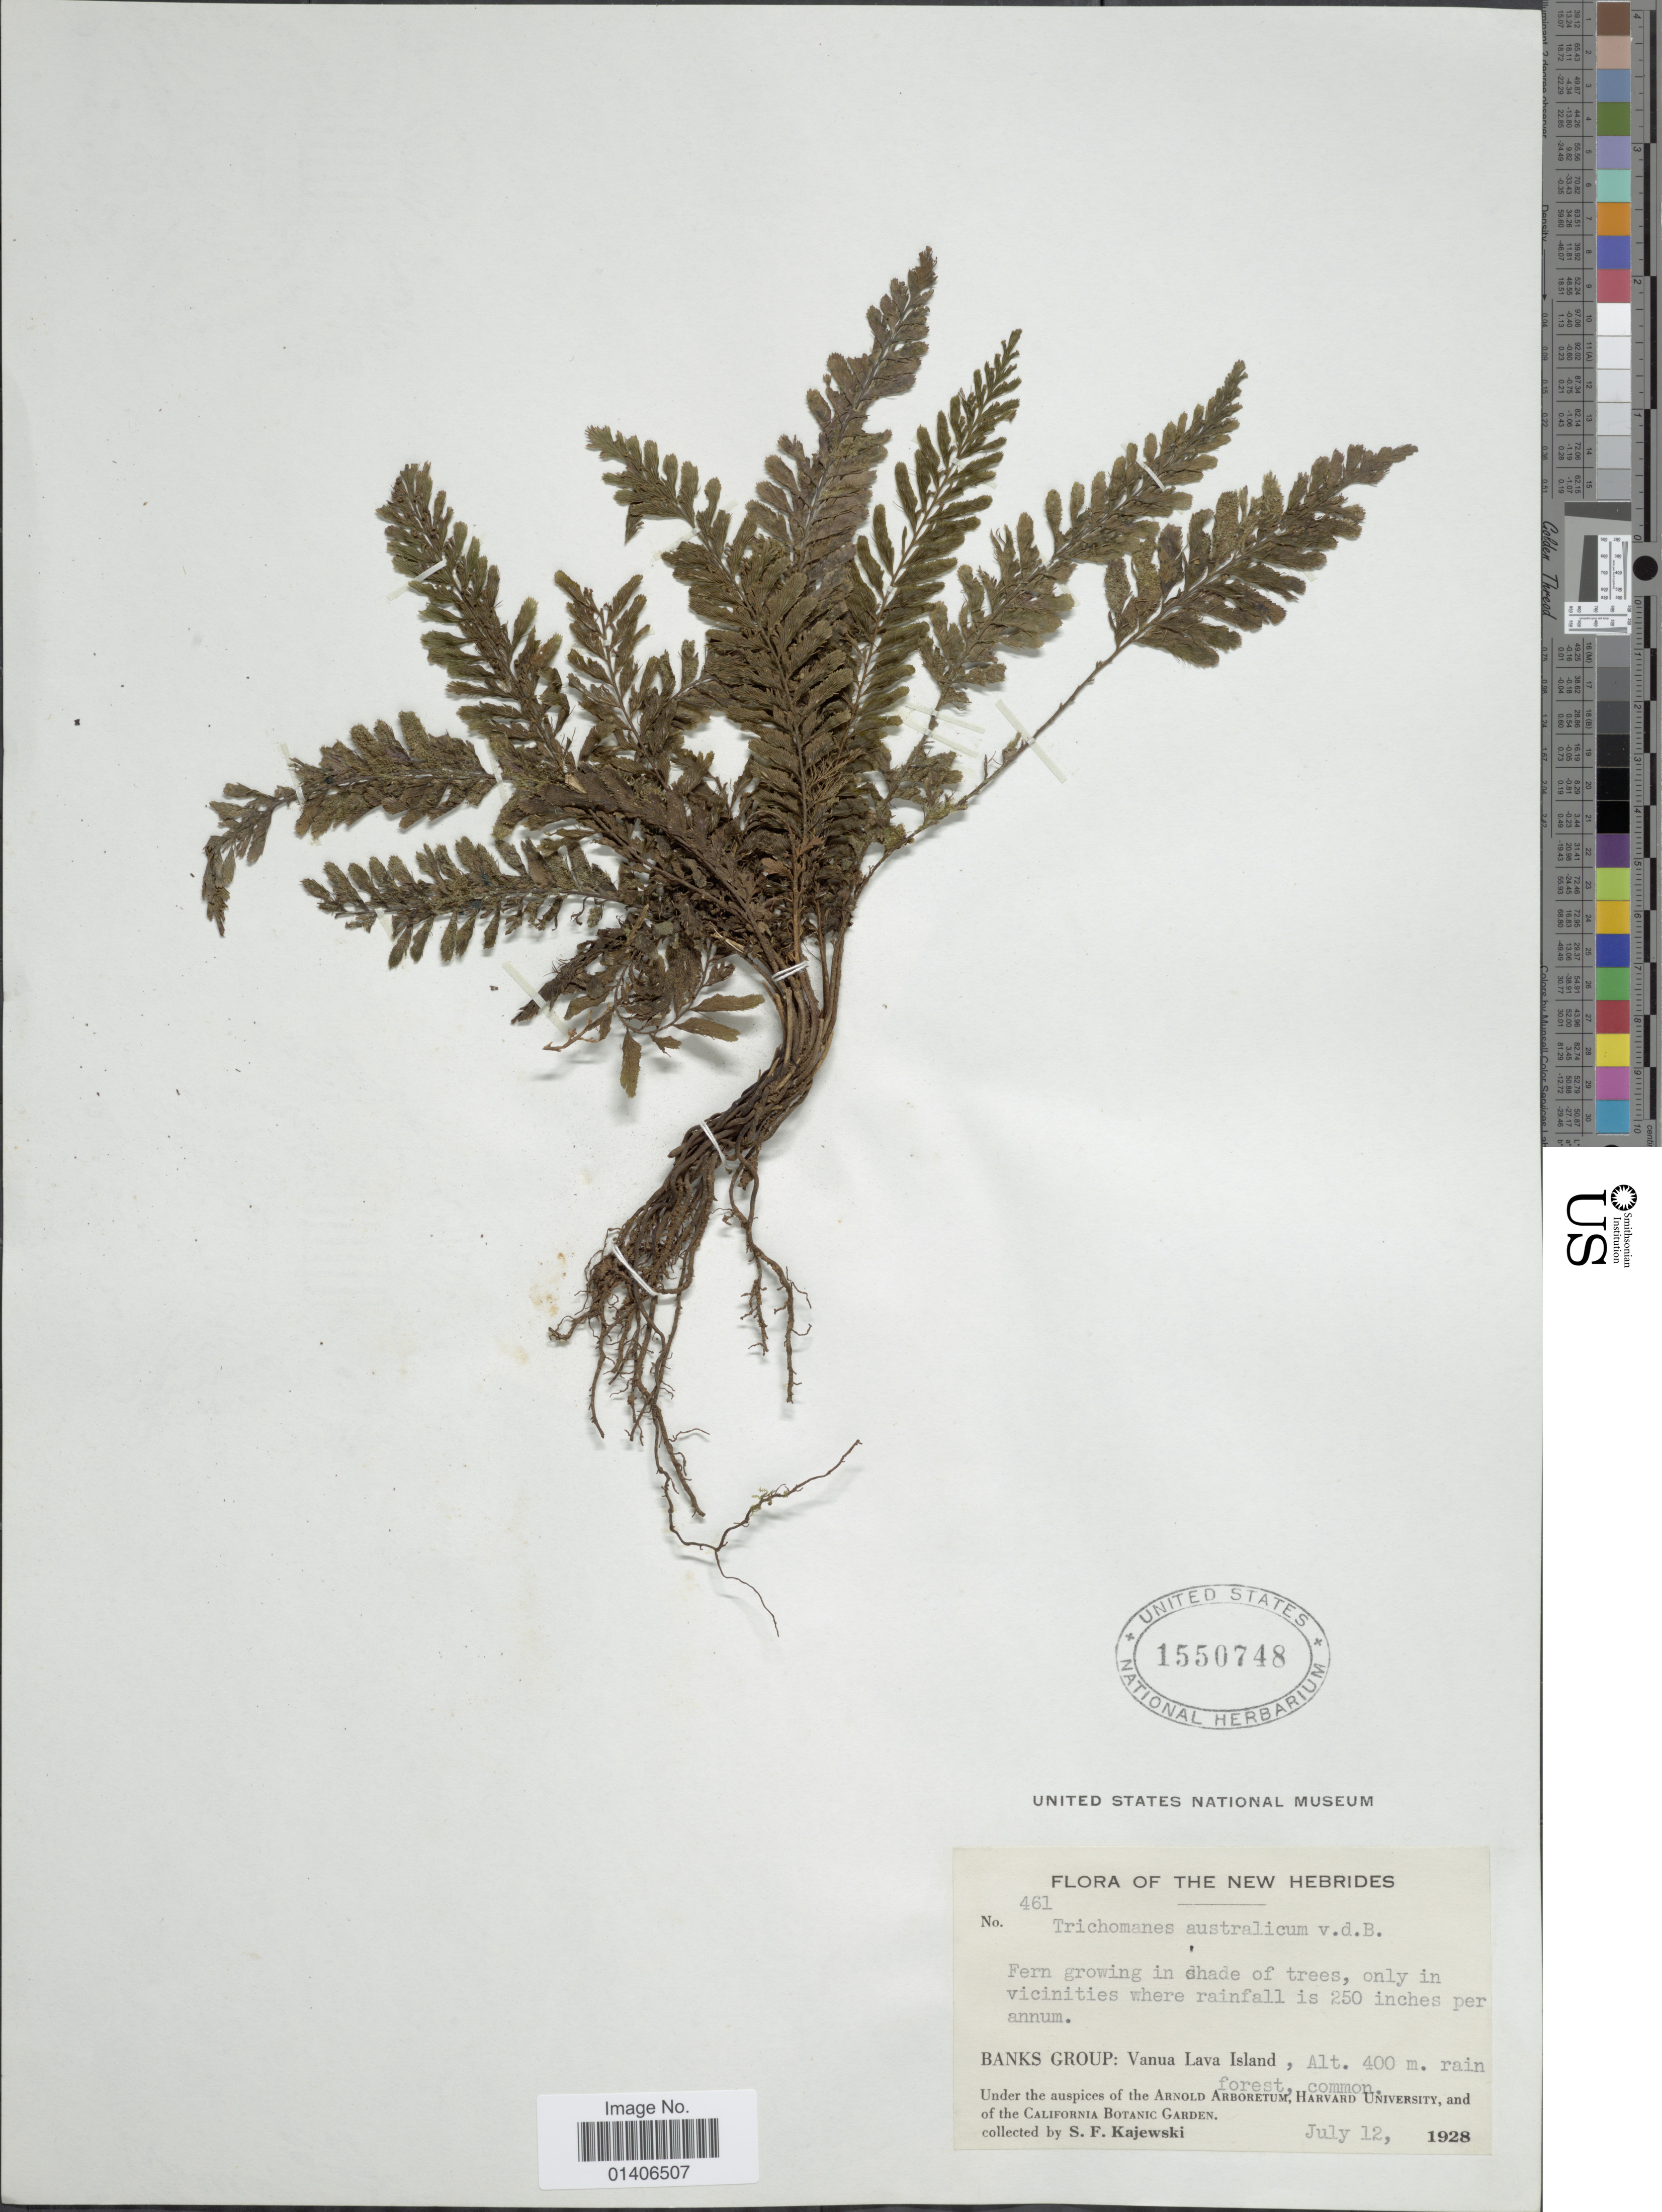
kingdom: Plantae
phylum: Tracheophyta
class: Polypodiopsida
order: Hymenophyllales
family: Hymenophyllaceae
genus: Cephalomanes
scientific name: Cephalomanes atrovirens subsp. boryanum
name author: (Kunze) K. Iwats.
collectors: S. Kajewski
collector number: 461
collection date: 1928-07-12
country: Vanuatu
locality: The New hebrides, Banks Group: Vanua Lava Island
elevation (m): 400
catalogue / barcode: US 1550748